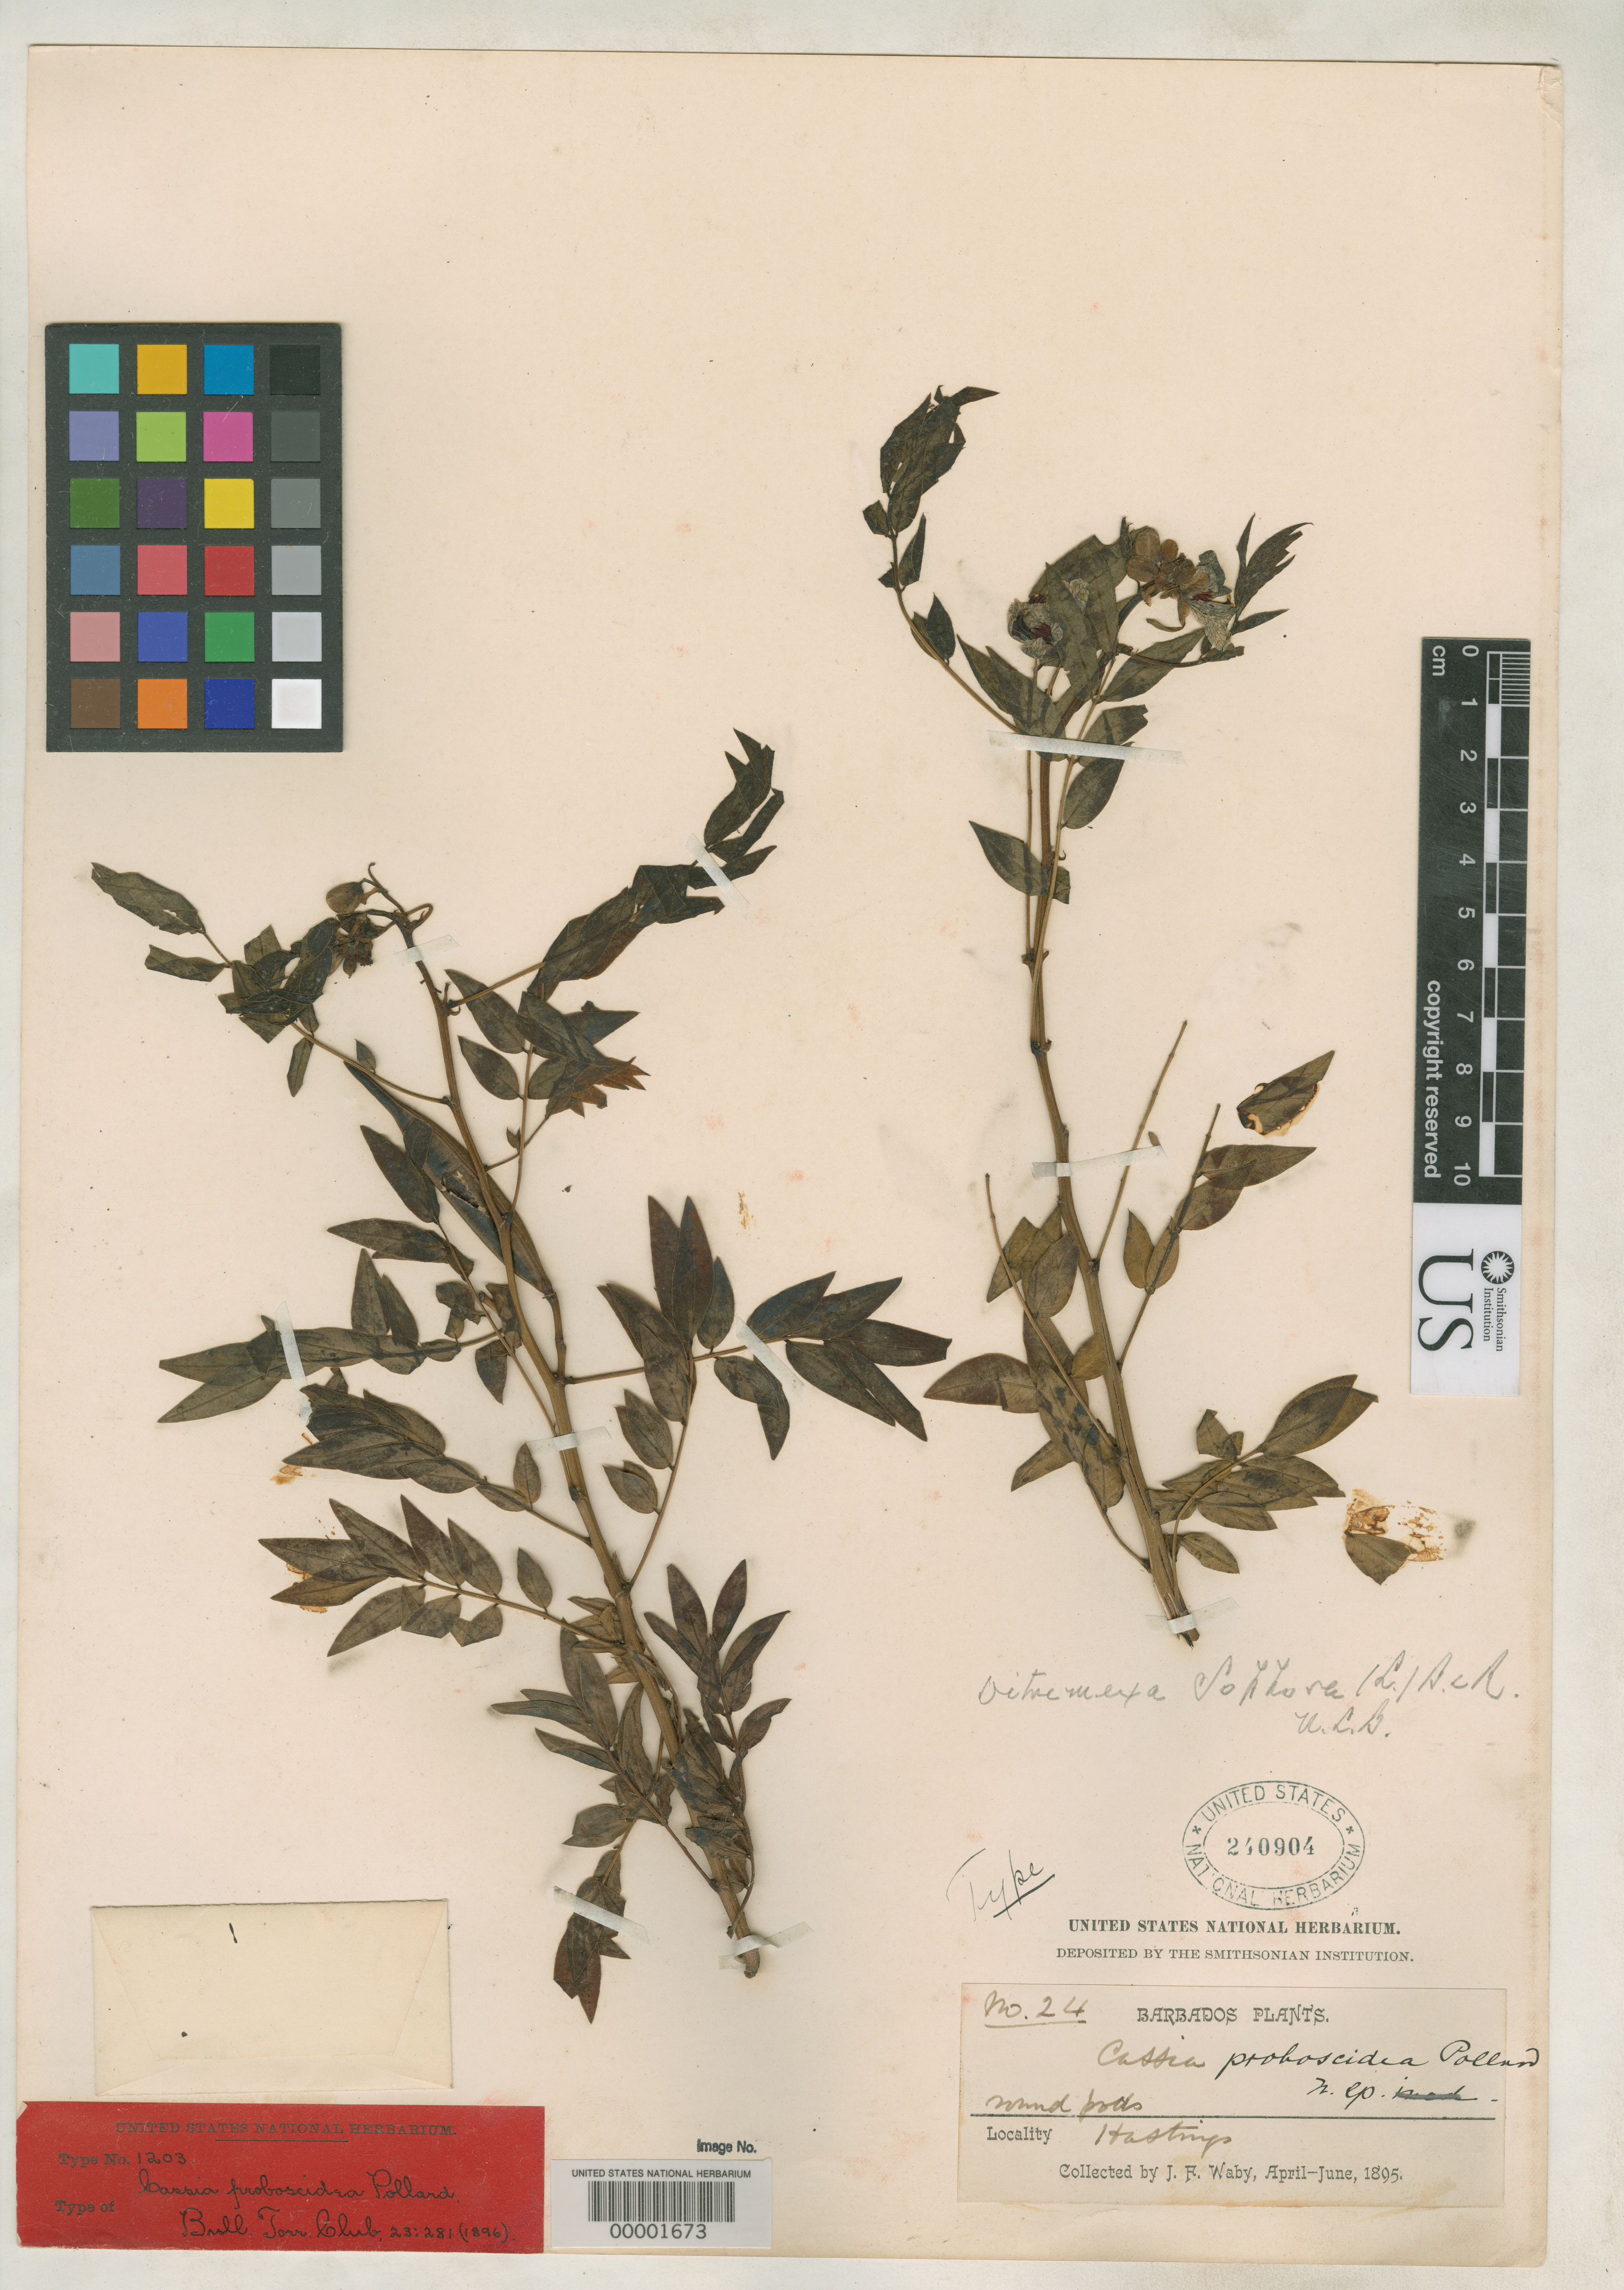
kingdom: Plantae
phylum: Tracheophyta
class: Magnoliopsida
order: Fabales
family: Fabaceae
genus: Cassia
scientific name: Cassia proboscidea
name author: Pollard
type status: Type Collection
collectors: J. Waby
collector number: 24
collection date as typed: Apr 1895 to -- Jun 1895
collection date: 1895-04/1895-06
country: Barbados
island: Windward Is.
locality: Hastings.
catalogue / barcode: US 240904